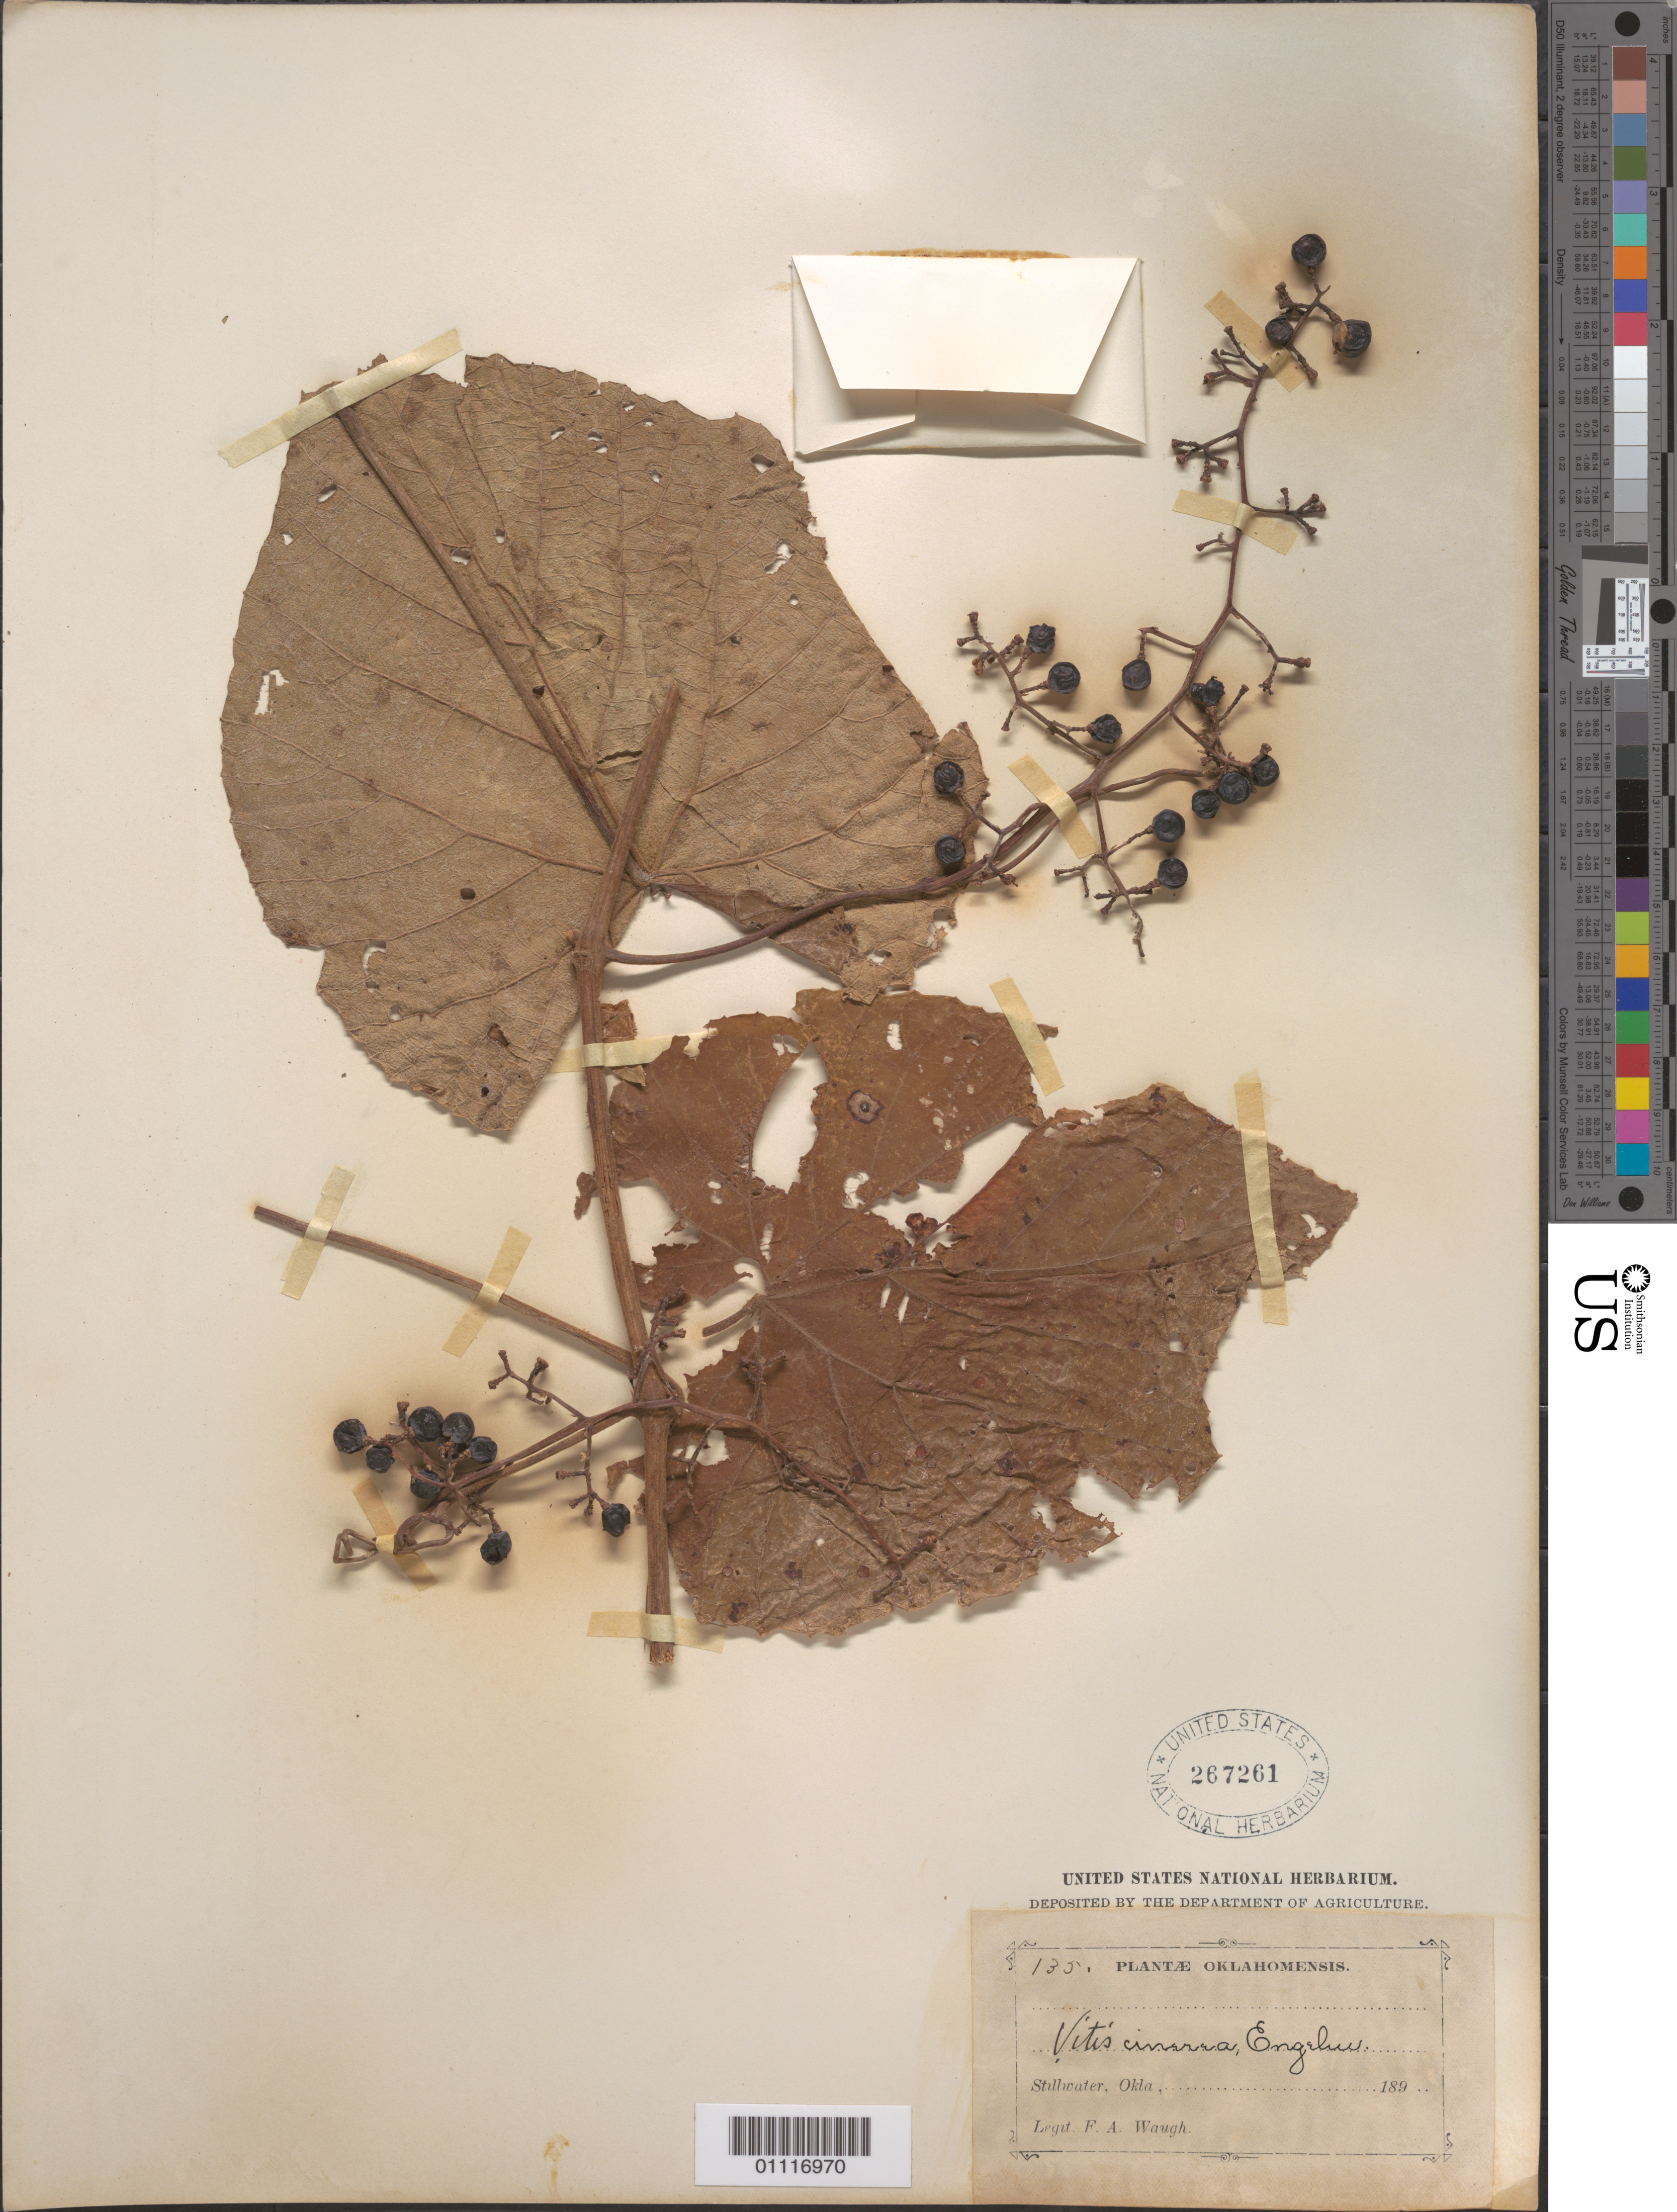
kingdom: Plantae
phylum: Tracheophyta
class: Magnoliopsida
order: Vitales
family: Vitaceae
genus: Vitis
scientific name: Vitis cinerea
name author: (Engelm.) Millardet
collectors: F. Waugh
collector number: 135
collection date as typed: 189-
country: United States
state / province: Oklahoma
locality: Stillwater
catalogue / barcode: US 267261